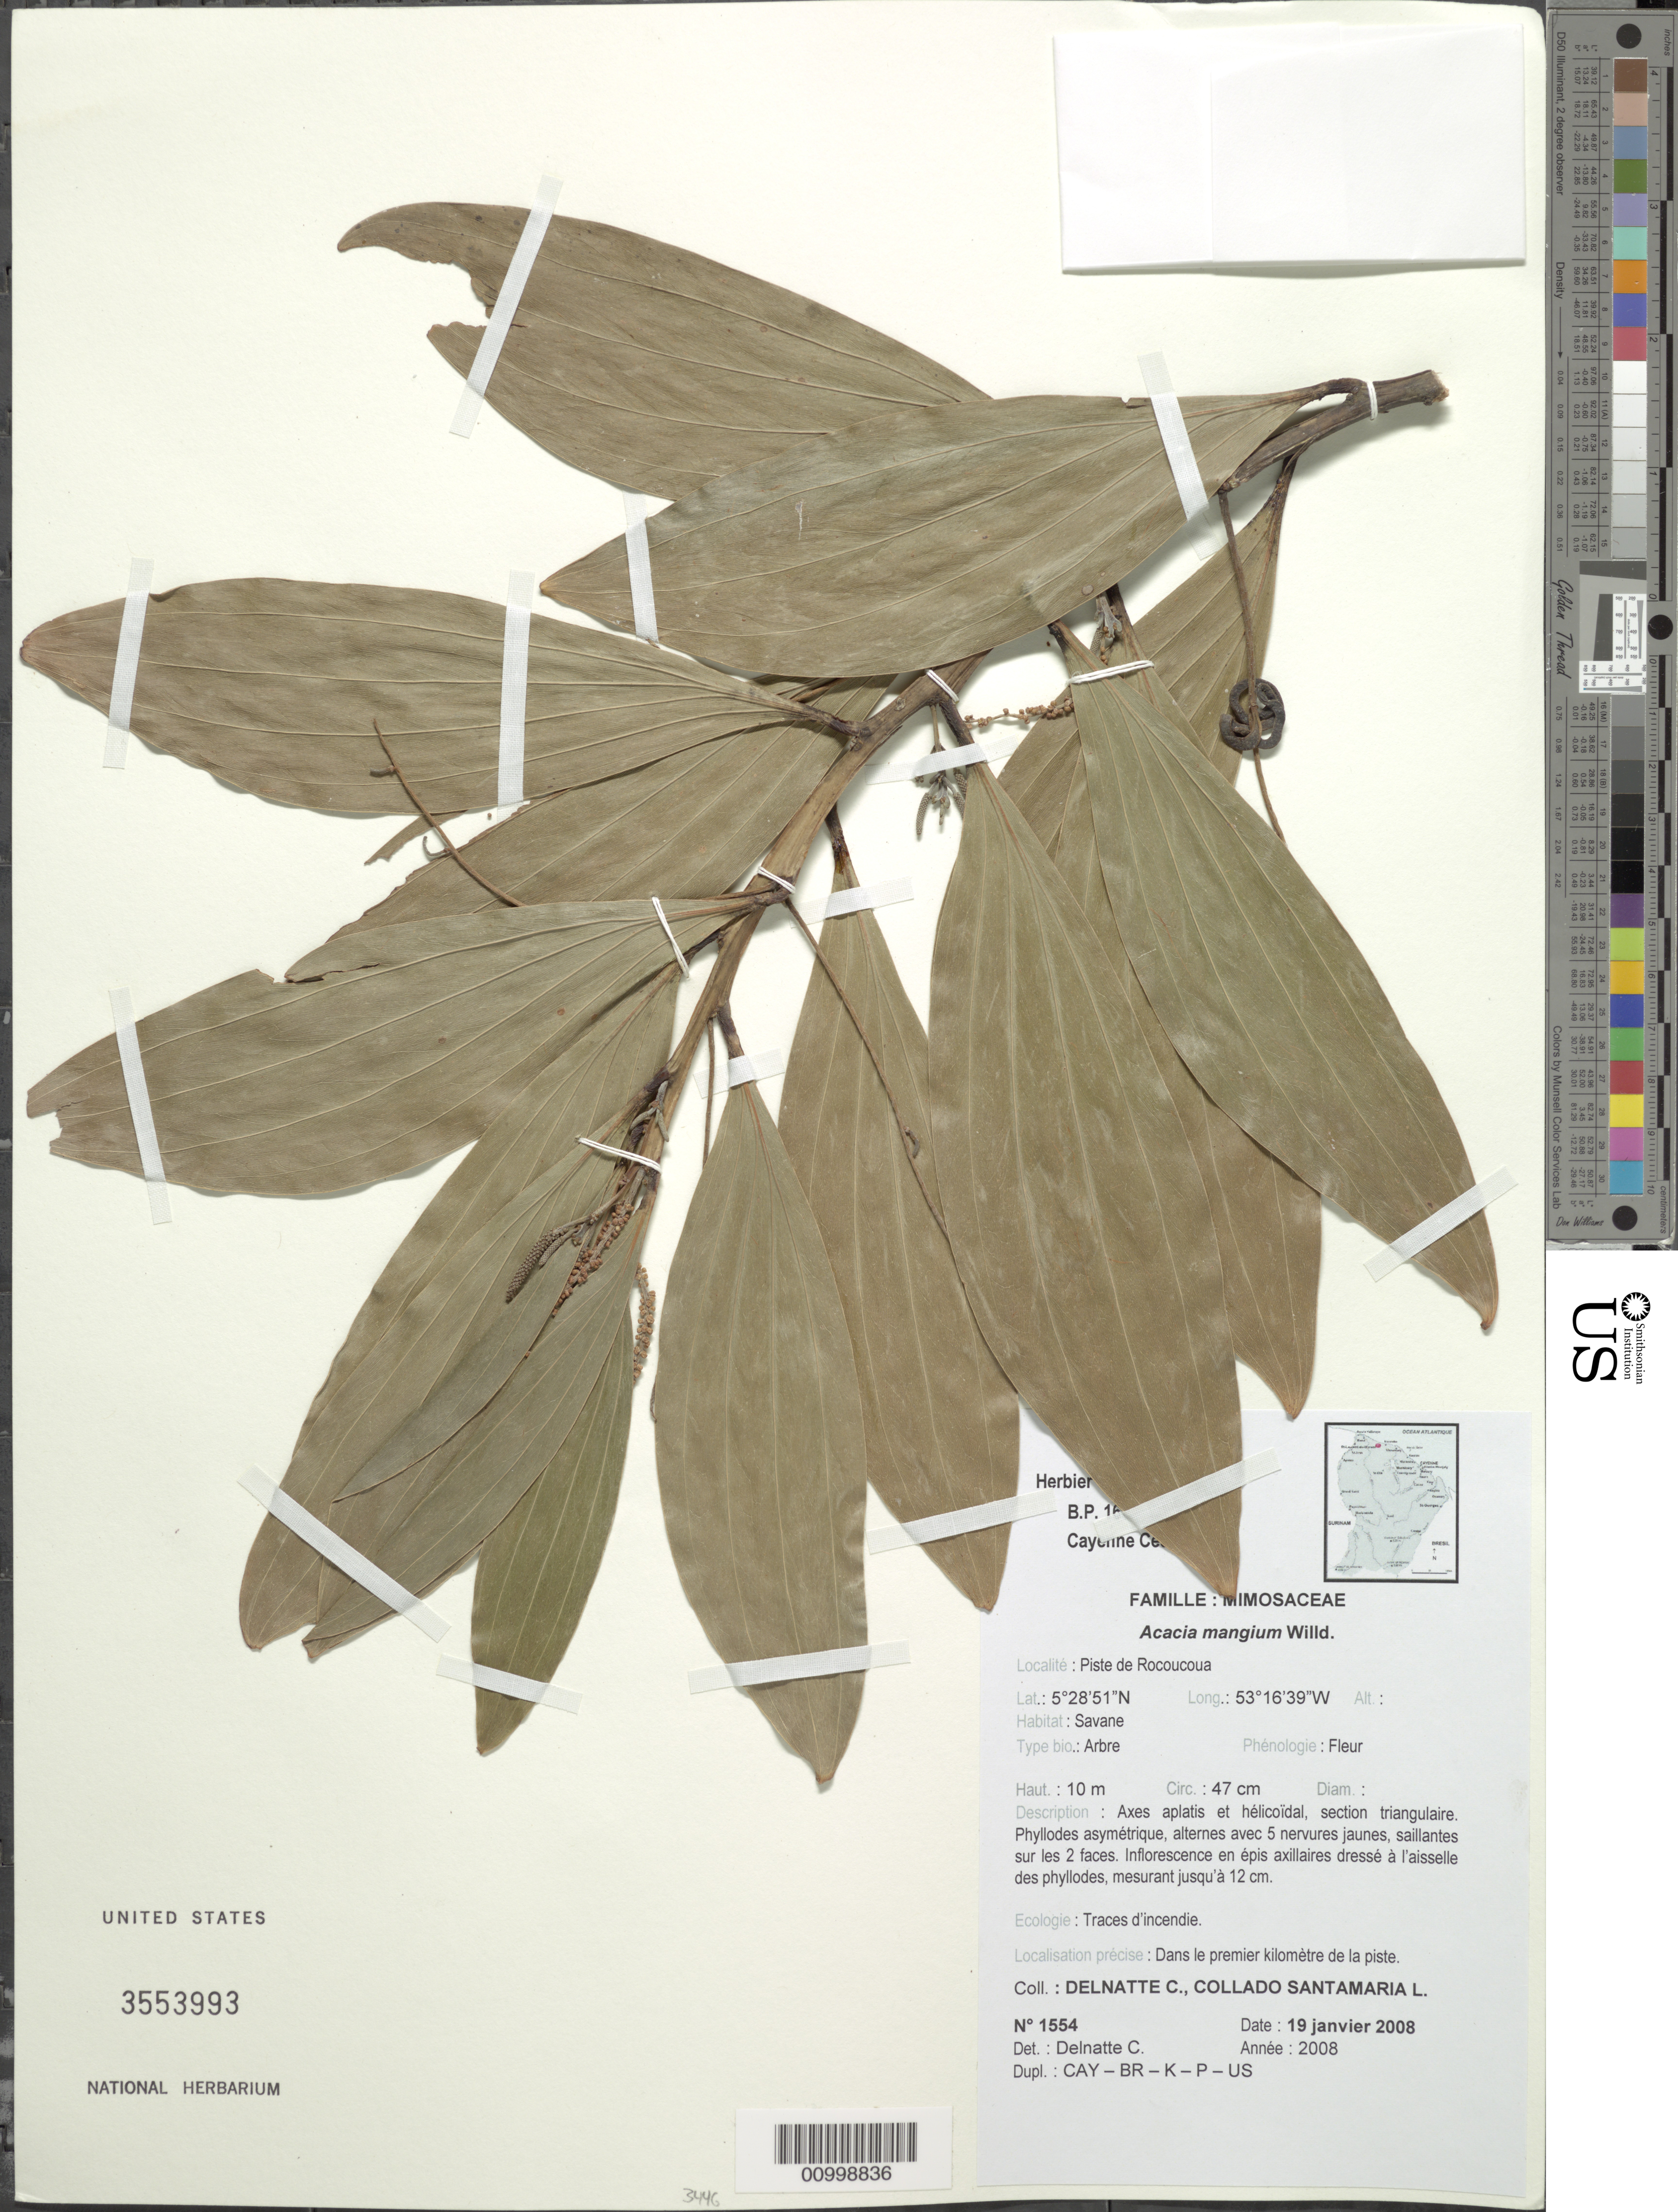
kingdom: Plantae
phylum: Tracheophyta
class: Magnoliopsida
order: Fabales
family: Fabaceae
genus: Acacia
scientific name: Acacia mangium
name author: Willd.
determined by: Delnatte, C.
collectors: C. Delnatte & L. Collado Santamaria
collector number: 1554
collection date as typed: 19-Jan-08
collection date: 2008-01-19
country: French Guiana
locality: Piste de Rocoucoua, dans le premier kilometre de la piste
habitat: Savane; traces d'incendie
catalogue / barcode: US 3553993